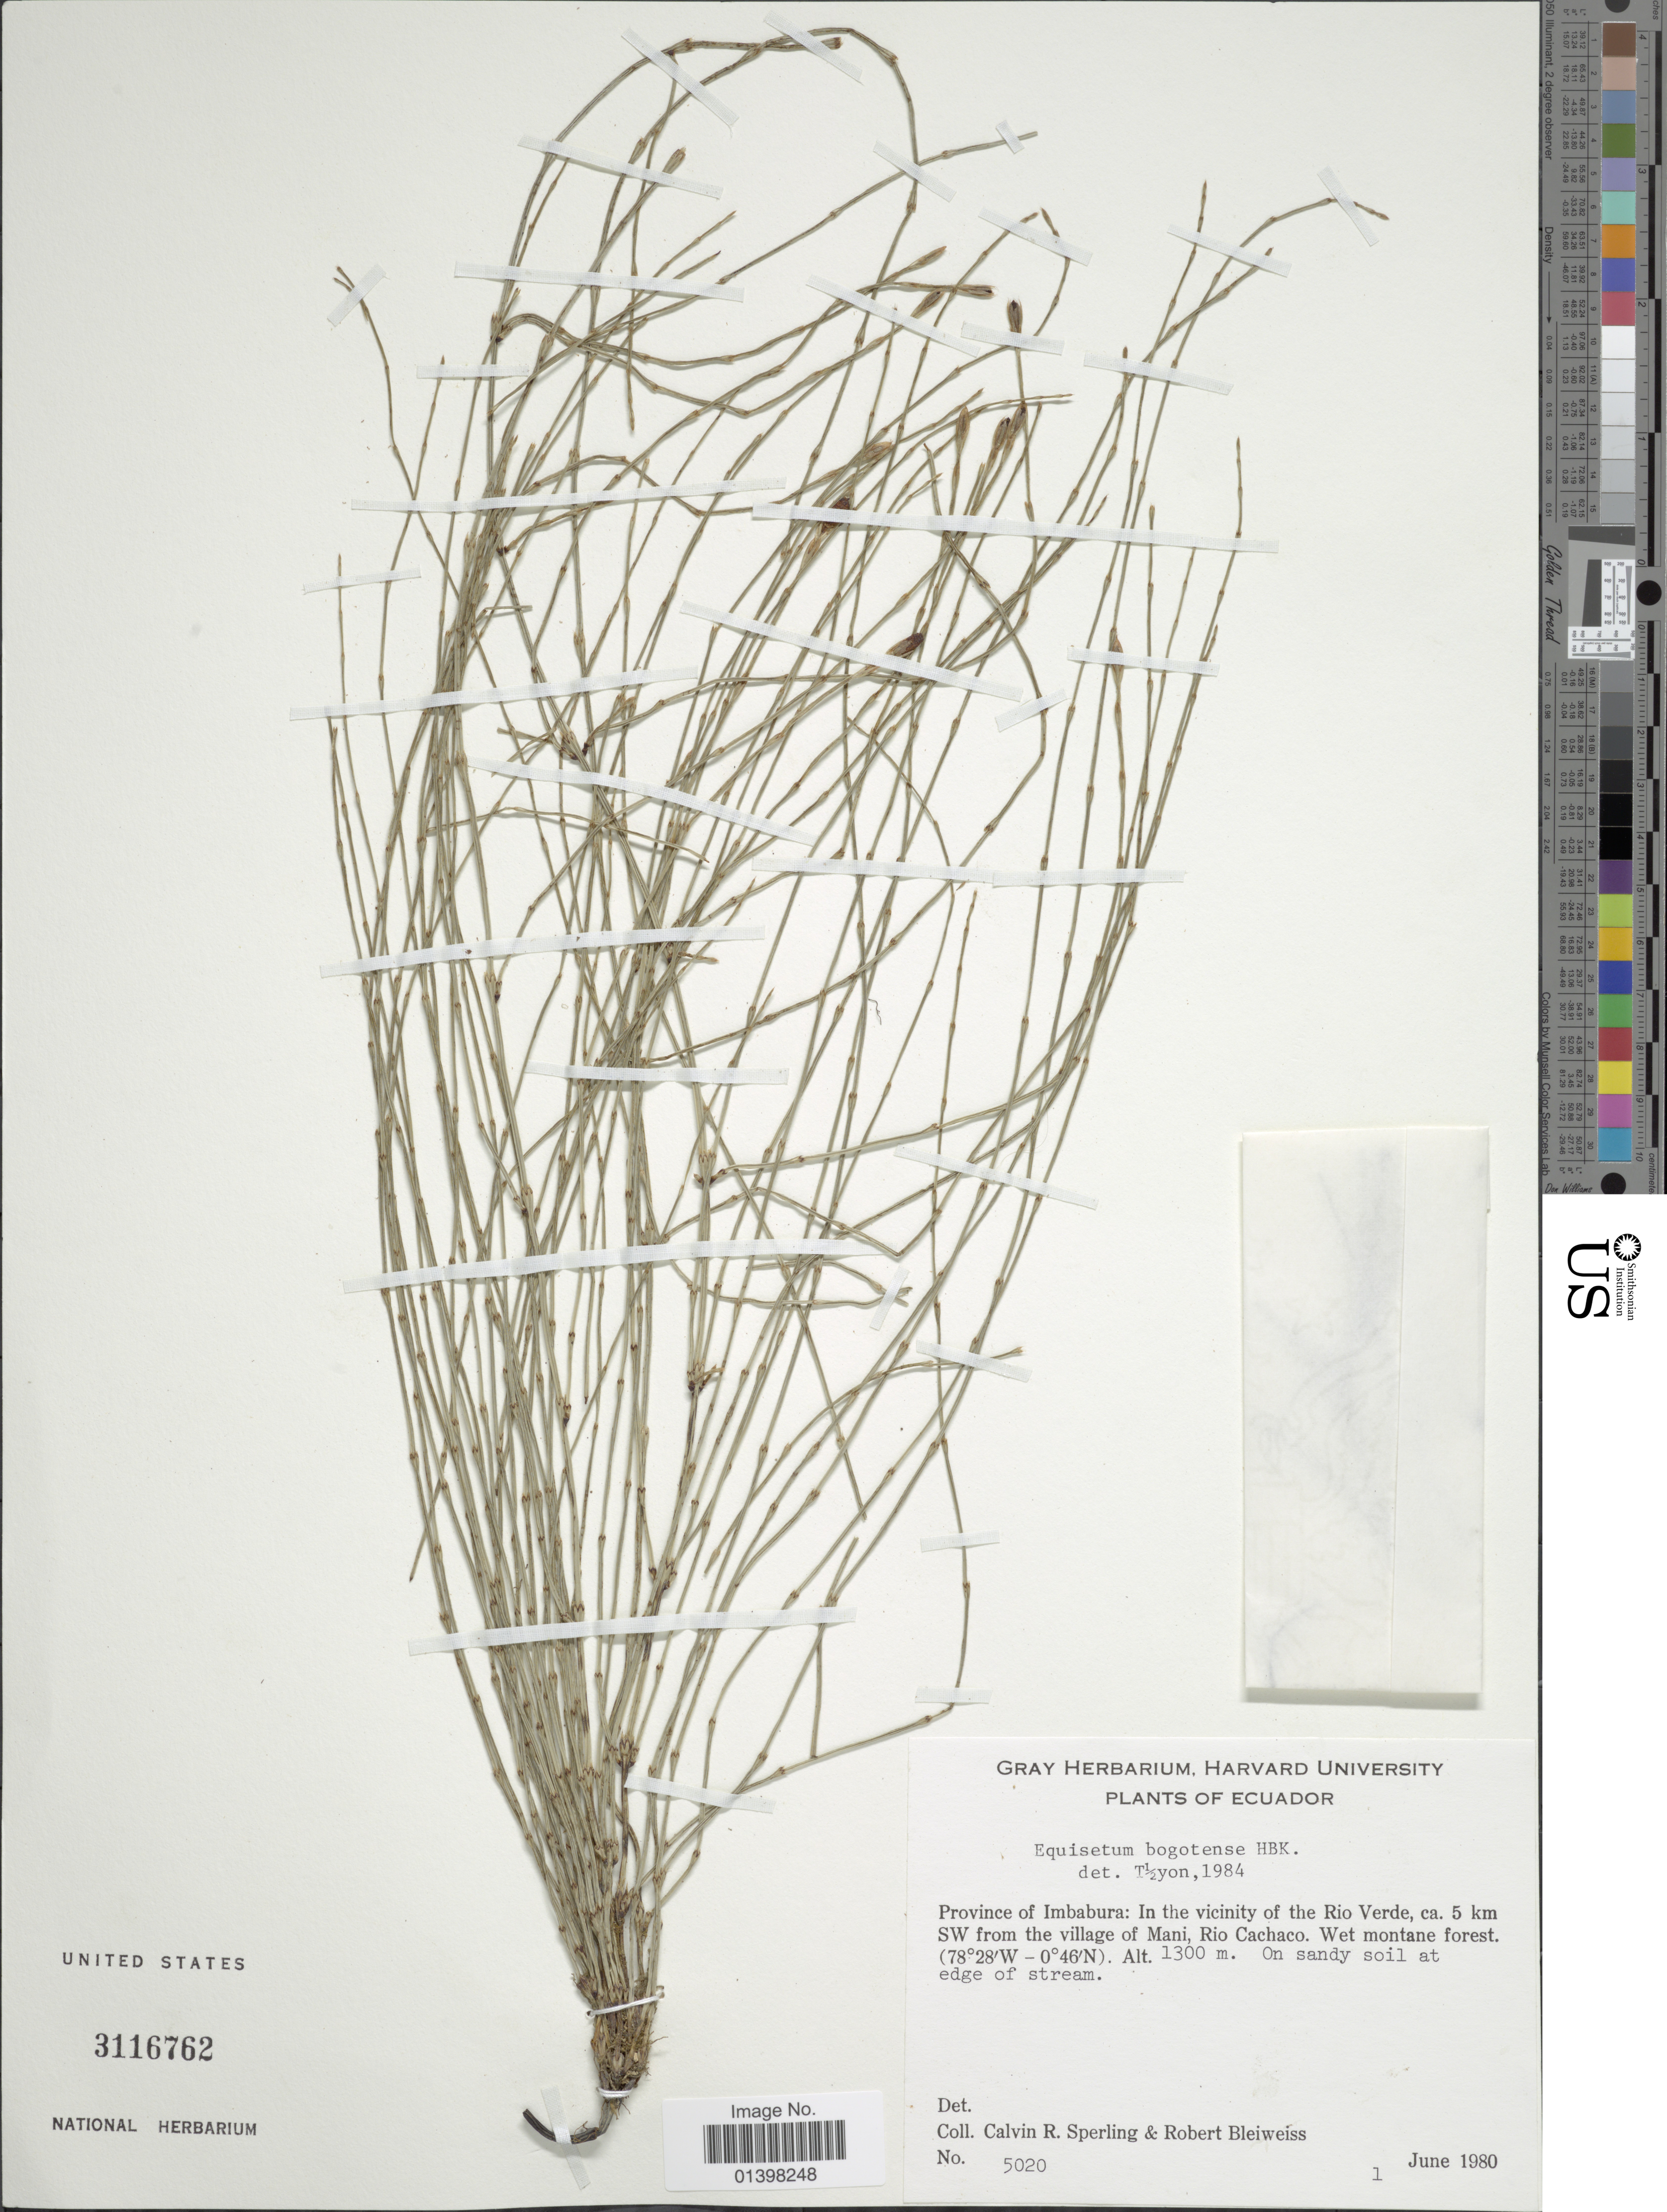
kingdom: Plantae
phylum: Tracheophyta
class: Polypodiopsida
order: Equisetales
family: Equisetaceae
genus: Equisetum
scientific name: Equisetum bogotense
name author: Kunth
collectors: C. R. Sperling & R. Bleiweiss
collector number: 5020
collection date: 1980-06-01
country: Ecuador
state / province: Imbabura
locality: In the vicinity of the Rio Verde, ca 5 km SW from the village of Mani, Rio Cachaco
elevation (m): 1300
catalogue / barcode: US 3116762